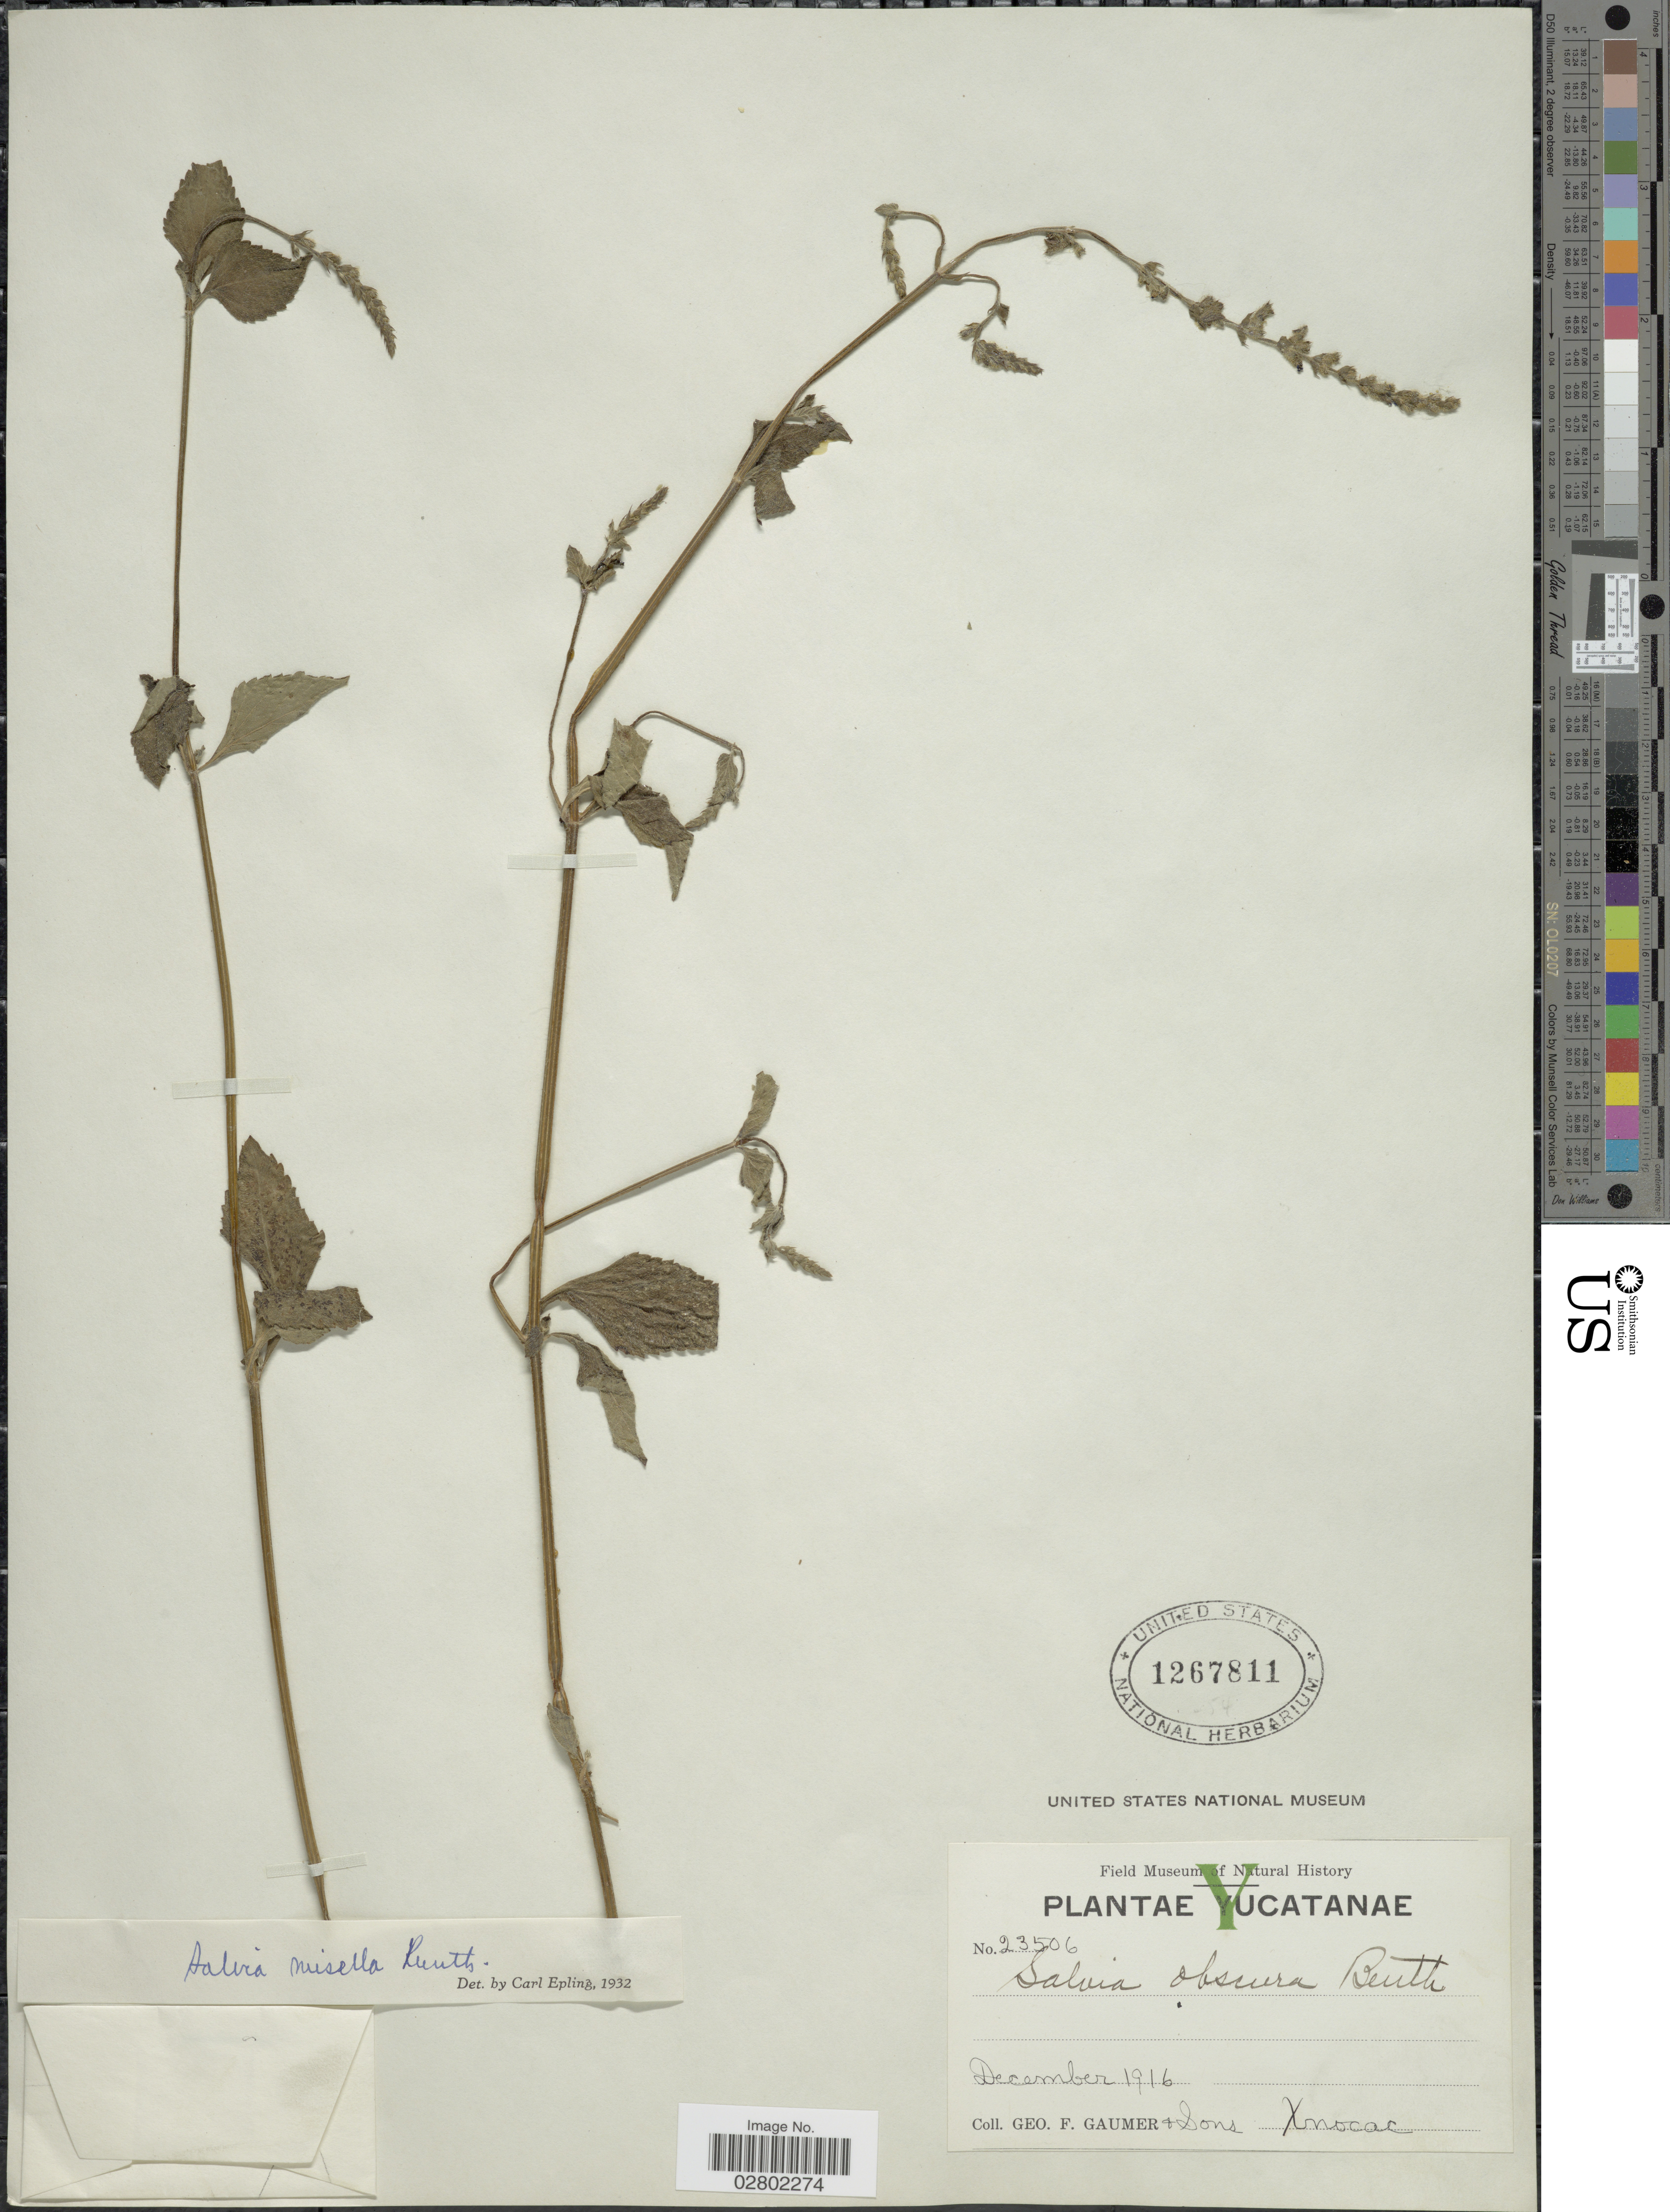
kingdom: Plantae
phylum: Tracheophyta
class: Magnoliopsida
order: Lamiales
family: Lamiaceae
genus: Salvia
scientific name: Salvia misella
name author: Kunth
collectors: G. F. Gaumer & et al.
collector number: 23506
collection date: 1916-12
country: Mexico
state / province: Yucatán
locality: Xnocac.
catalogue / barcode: US 1267811